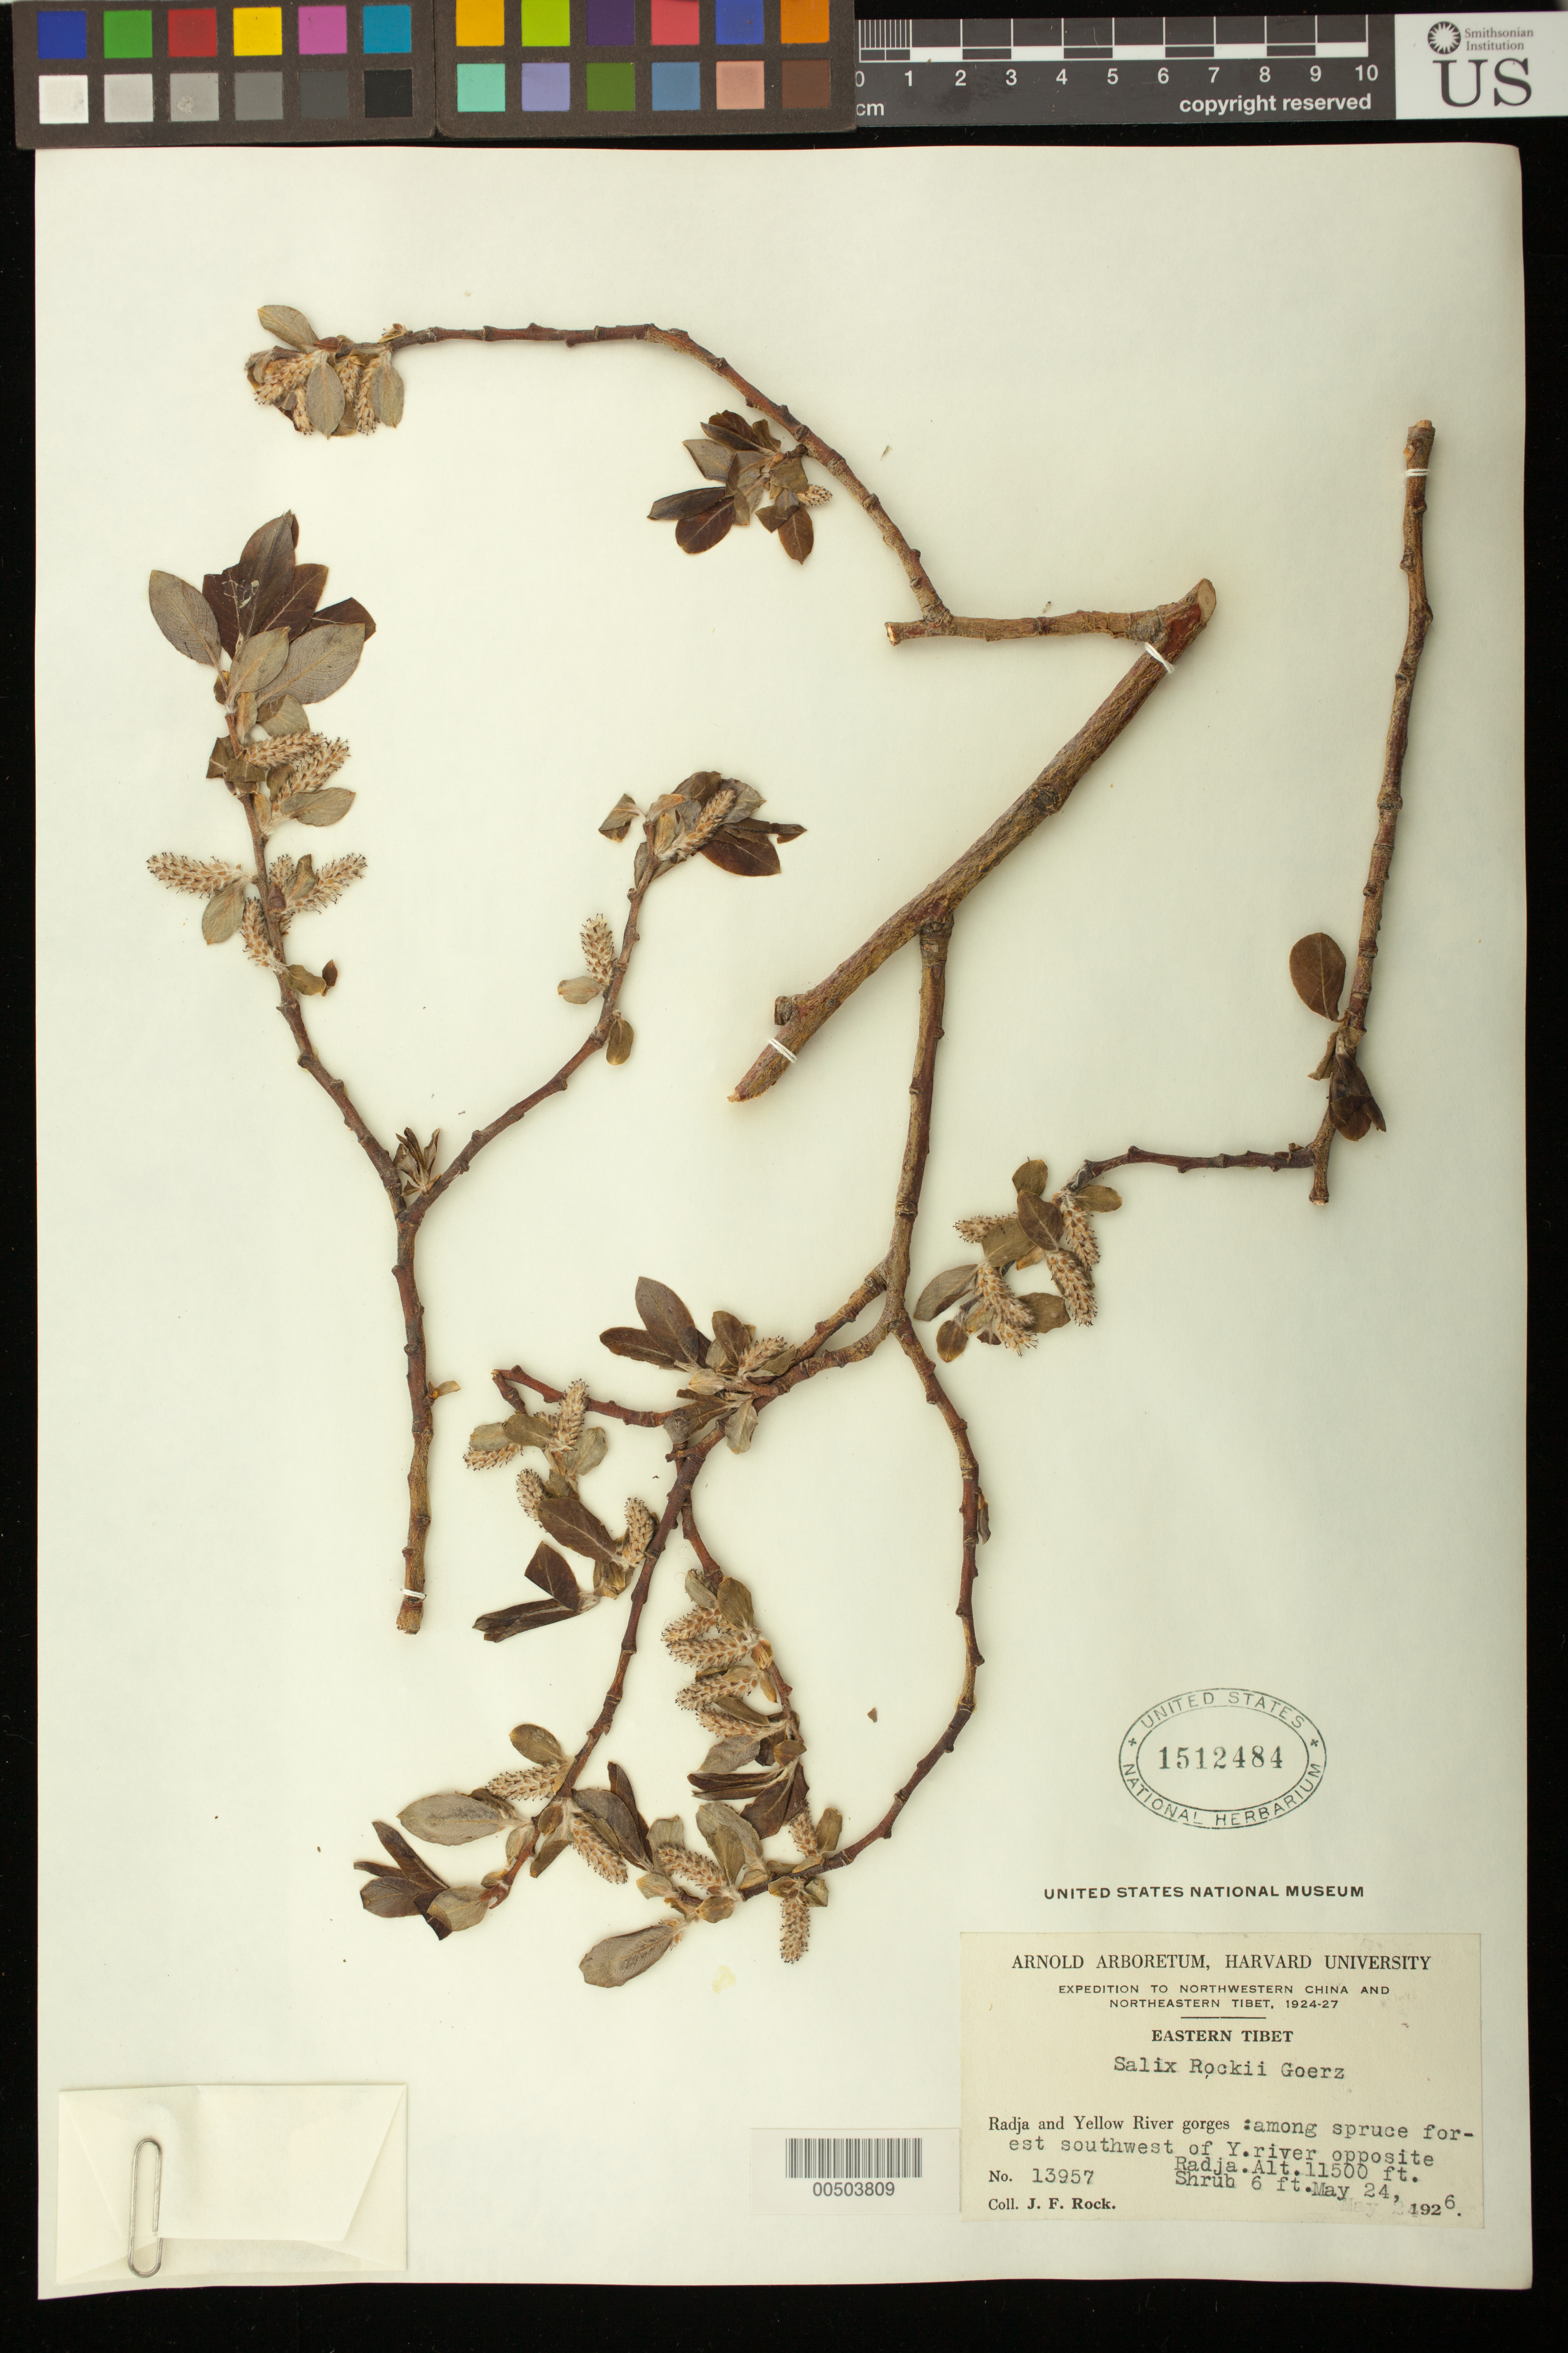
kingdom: Plantae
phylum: Tracheophyta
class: Magnoliopsida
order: Malpighiales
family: Salicaceae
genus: Salix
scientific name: Salix rockii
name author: Goerz in Rehder & Kobuski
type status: Isosyntype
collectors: J. F. Rock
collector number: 13957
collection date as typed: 24 May 1926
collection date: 1926-05-24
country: China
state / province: Xizang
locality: Eastern Tibet. Radja and Yellow River gorges: among spruce forest southwest of Y. river opposite Radja.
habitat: Shrub 6 ft.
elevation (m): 3505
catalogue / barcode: US 1512484